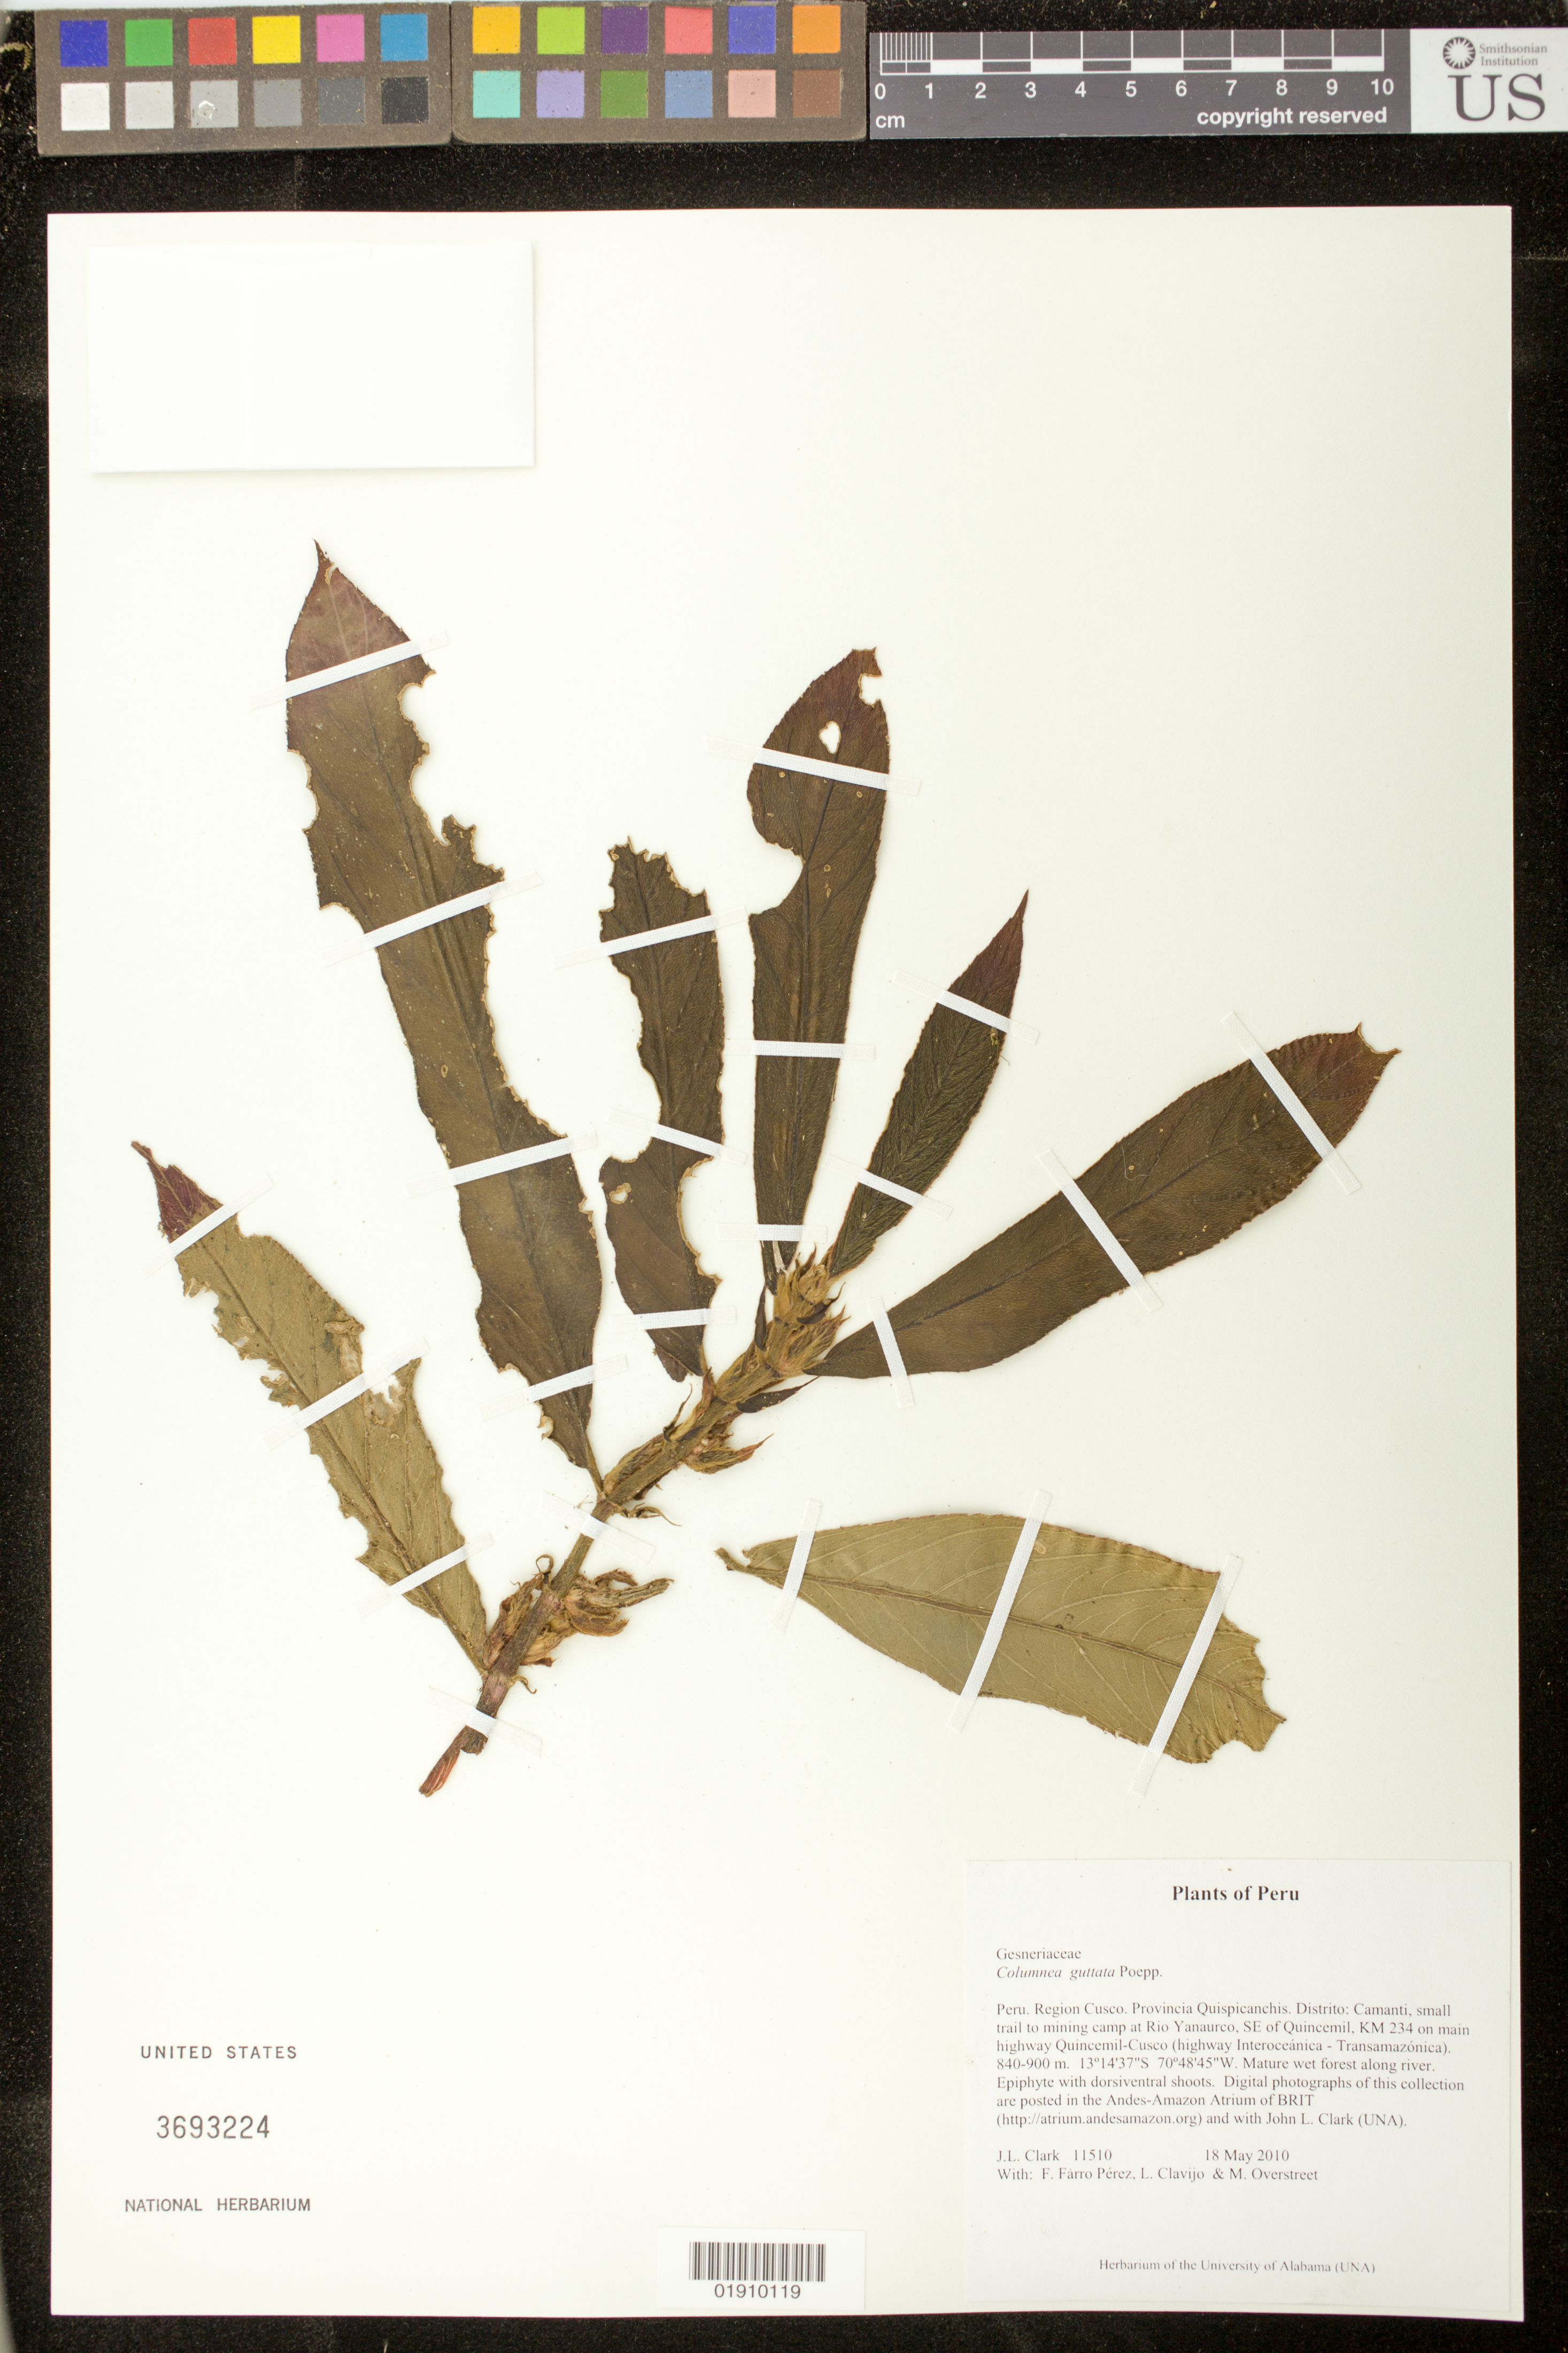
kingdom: Plantae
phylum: Tracheophyta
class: Magnoliopsida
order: Lamiales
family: Gesneriaceae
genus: Columnea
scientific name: Columnea guttata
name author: Poepp.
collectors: J. L. Clark, F. Farro Pérez, L. Clavijo & M. Overstreet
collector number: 11510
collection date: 2010-05-18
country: Peru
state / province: Cusco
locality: Provincia Quispicanchis. Distrito: Camanti, small trail to mining camp at Rio Yanaurco, SE of Quincemil, KM 234 on main highway Quincemil-Cusco (highway Interoceánica - Transamazónica).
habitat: Mature wet forest along river.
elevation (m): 840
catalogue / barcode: US 3693224